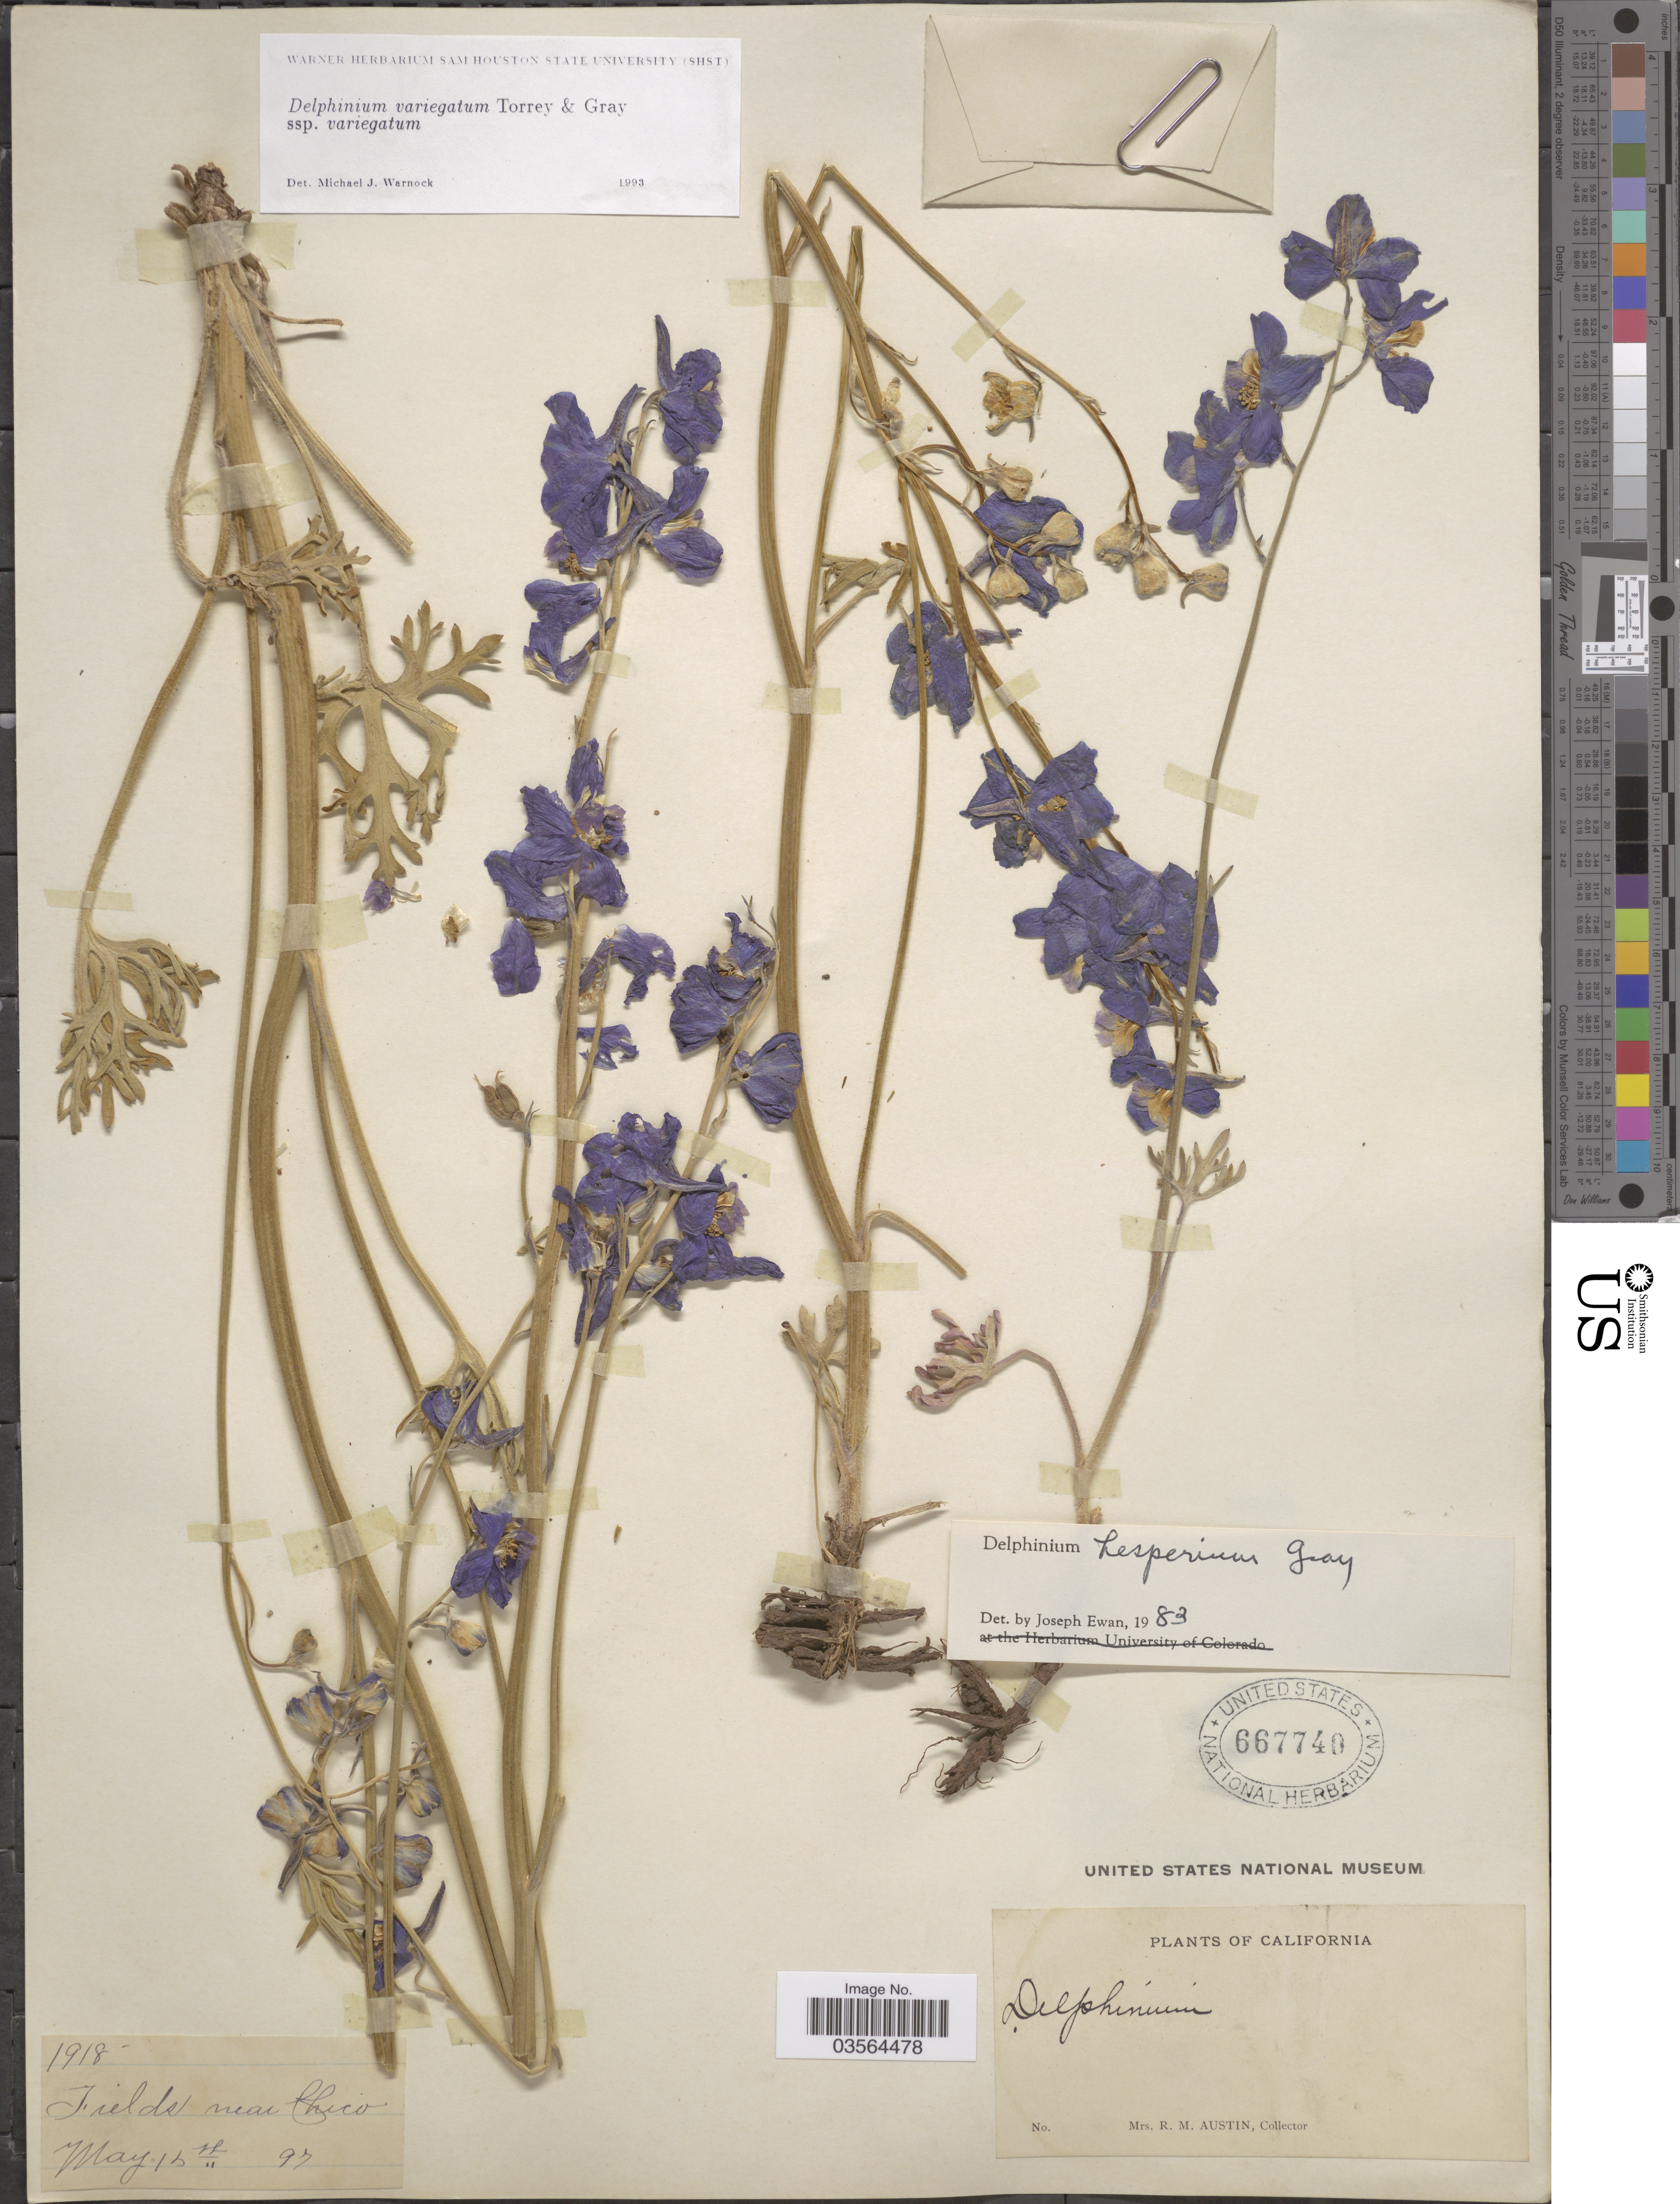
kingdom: Plantae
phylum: Tracheophyta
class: Magnoliopsida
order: Ranunculales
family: Ranunculaceae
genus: Delphinium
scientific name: Delphinium variegatum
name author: Torr. & A. Gray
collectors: R. Austin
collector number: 1918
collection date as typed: Transcribed d/m/y: 15/5/97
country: United States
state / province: California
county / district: Butte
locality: Fields near Chico.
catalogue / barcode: US 667740